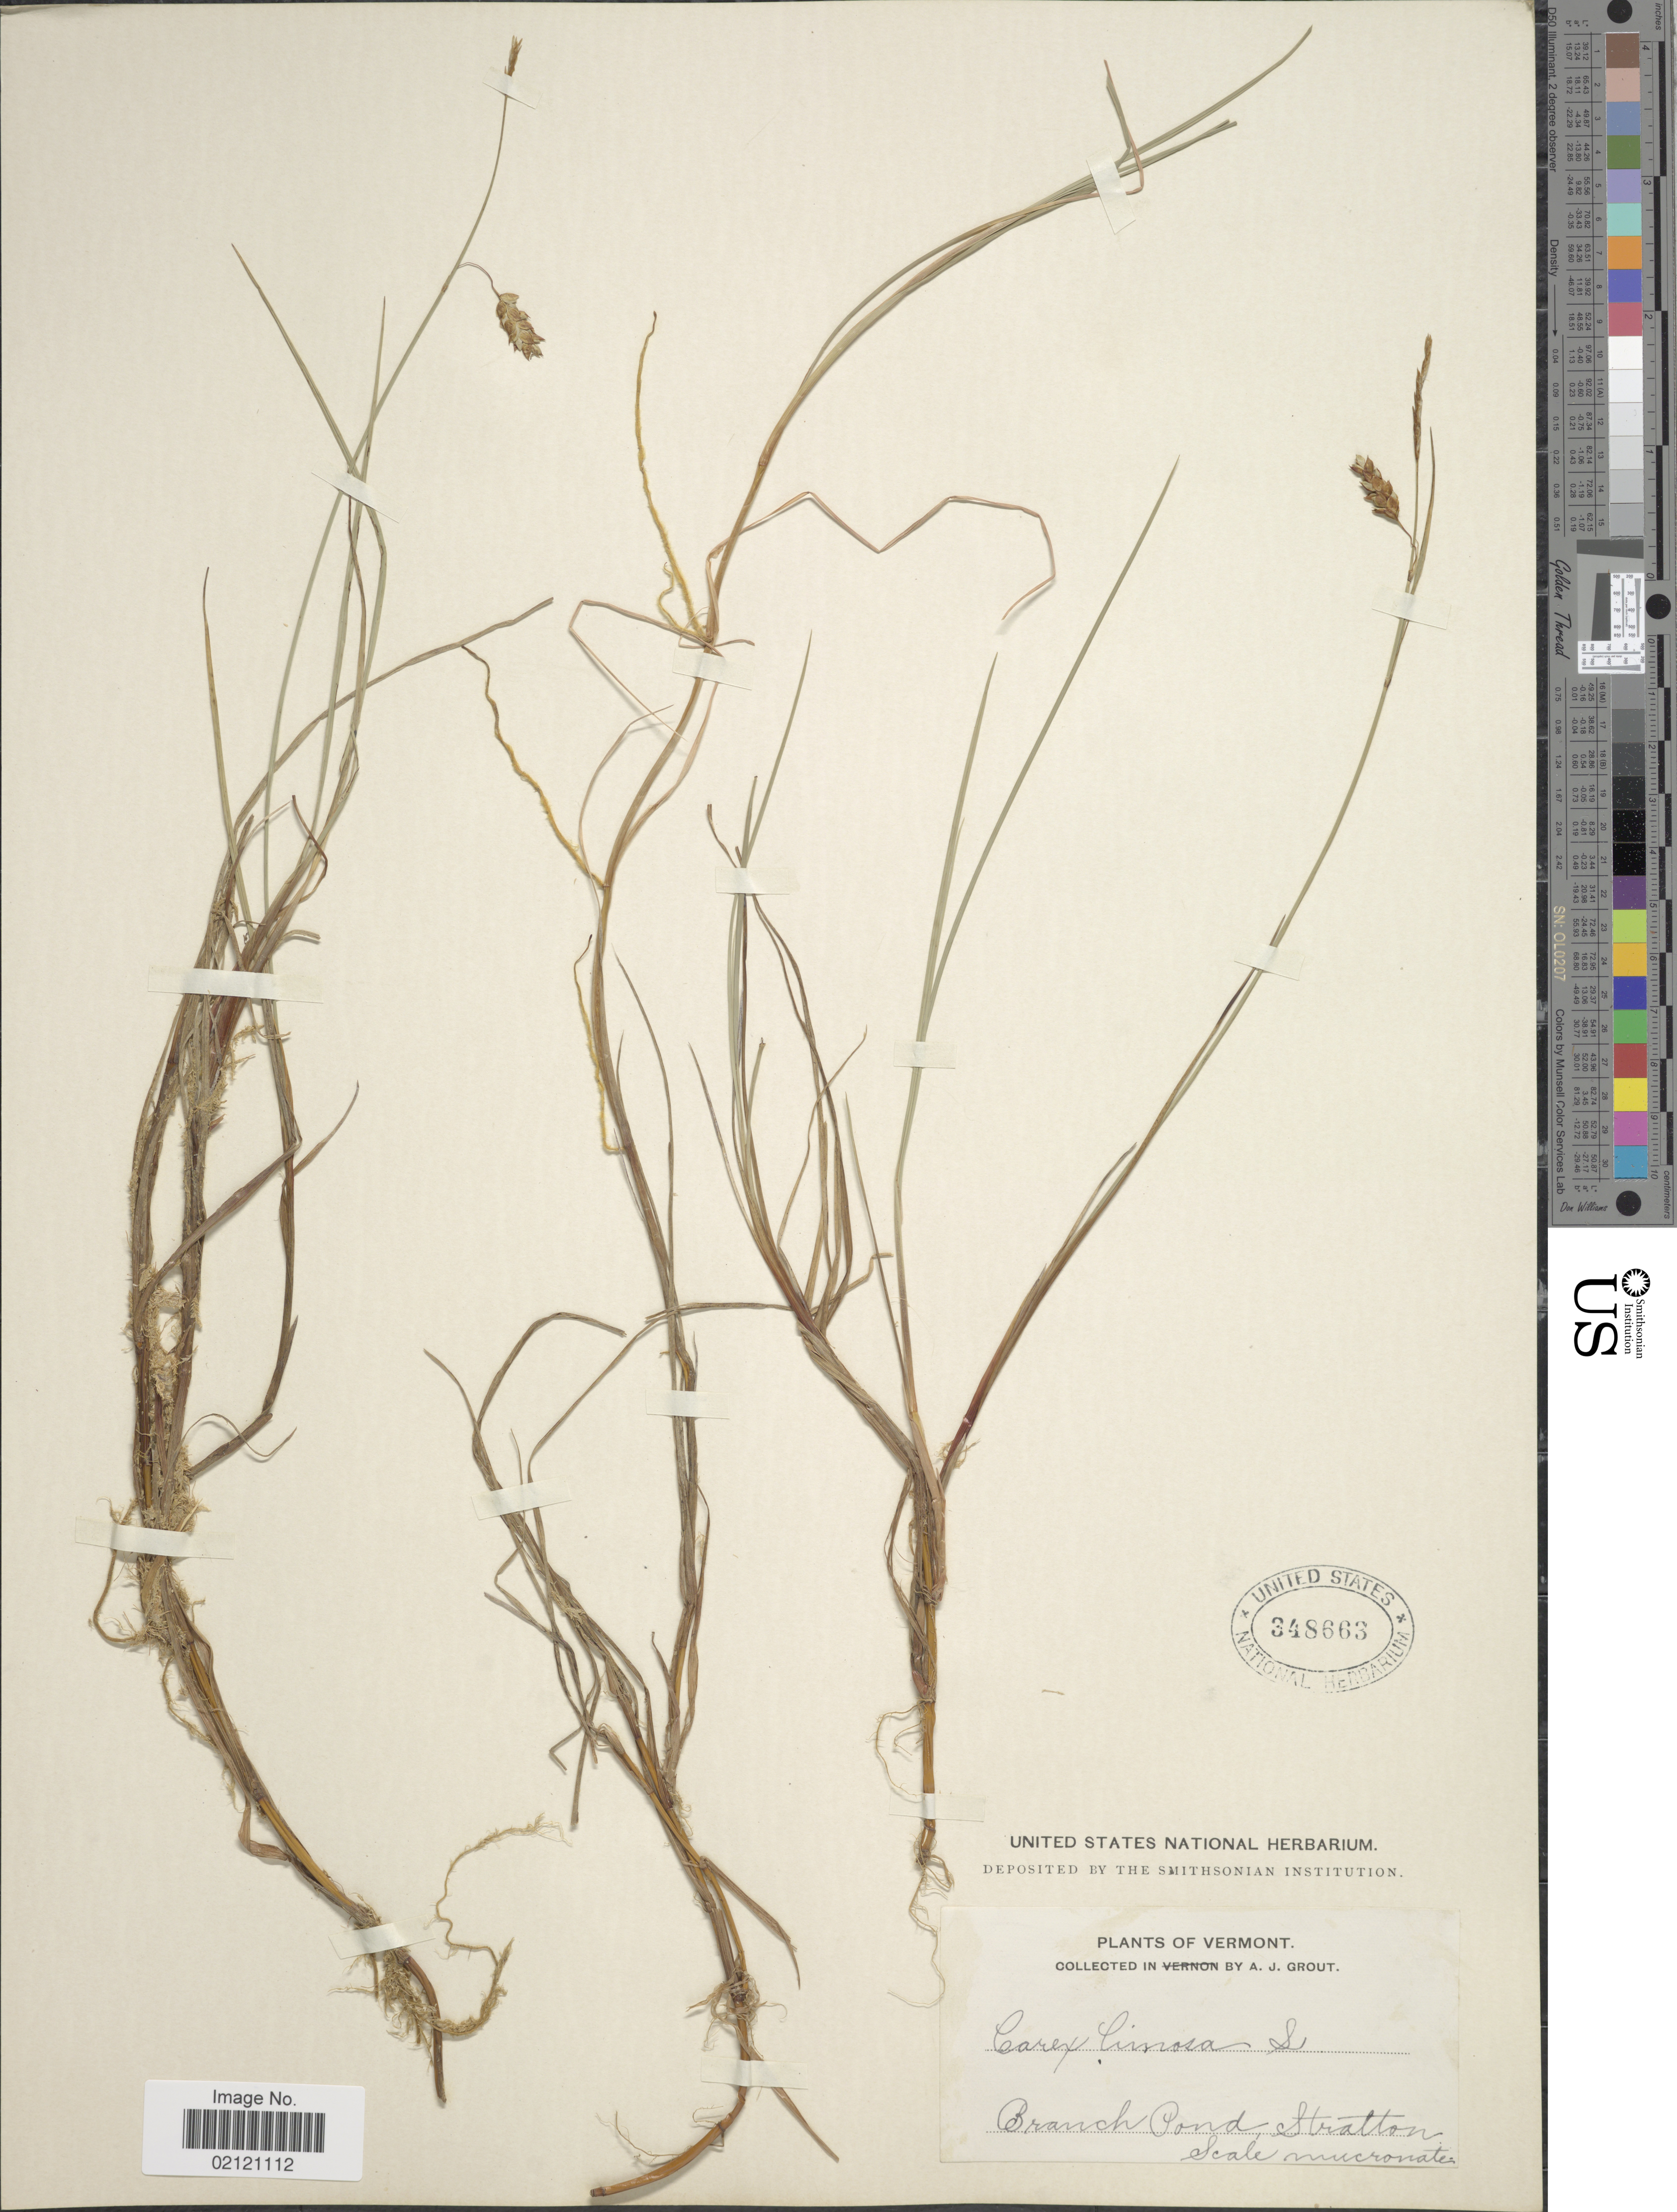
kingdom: Plantae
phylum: Tracheophyta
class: Liliopsida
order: Poales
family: Cyperaceae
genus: Carex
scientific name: Carex limosa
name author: L.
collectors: A. J. Grout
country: United States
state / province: Vermont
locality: Branch Pond Stratton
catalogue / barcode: US 348663